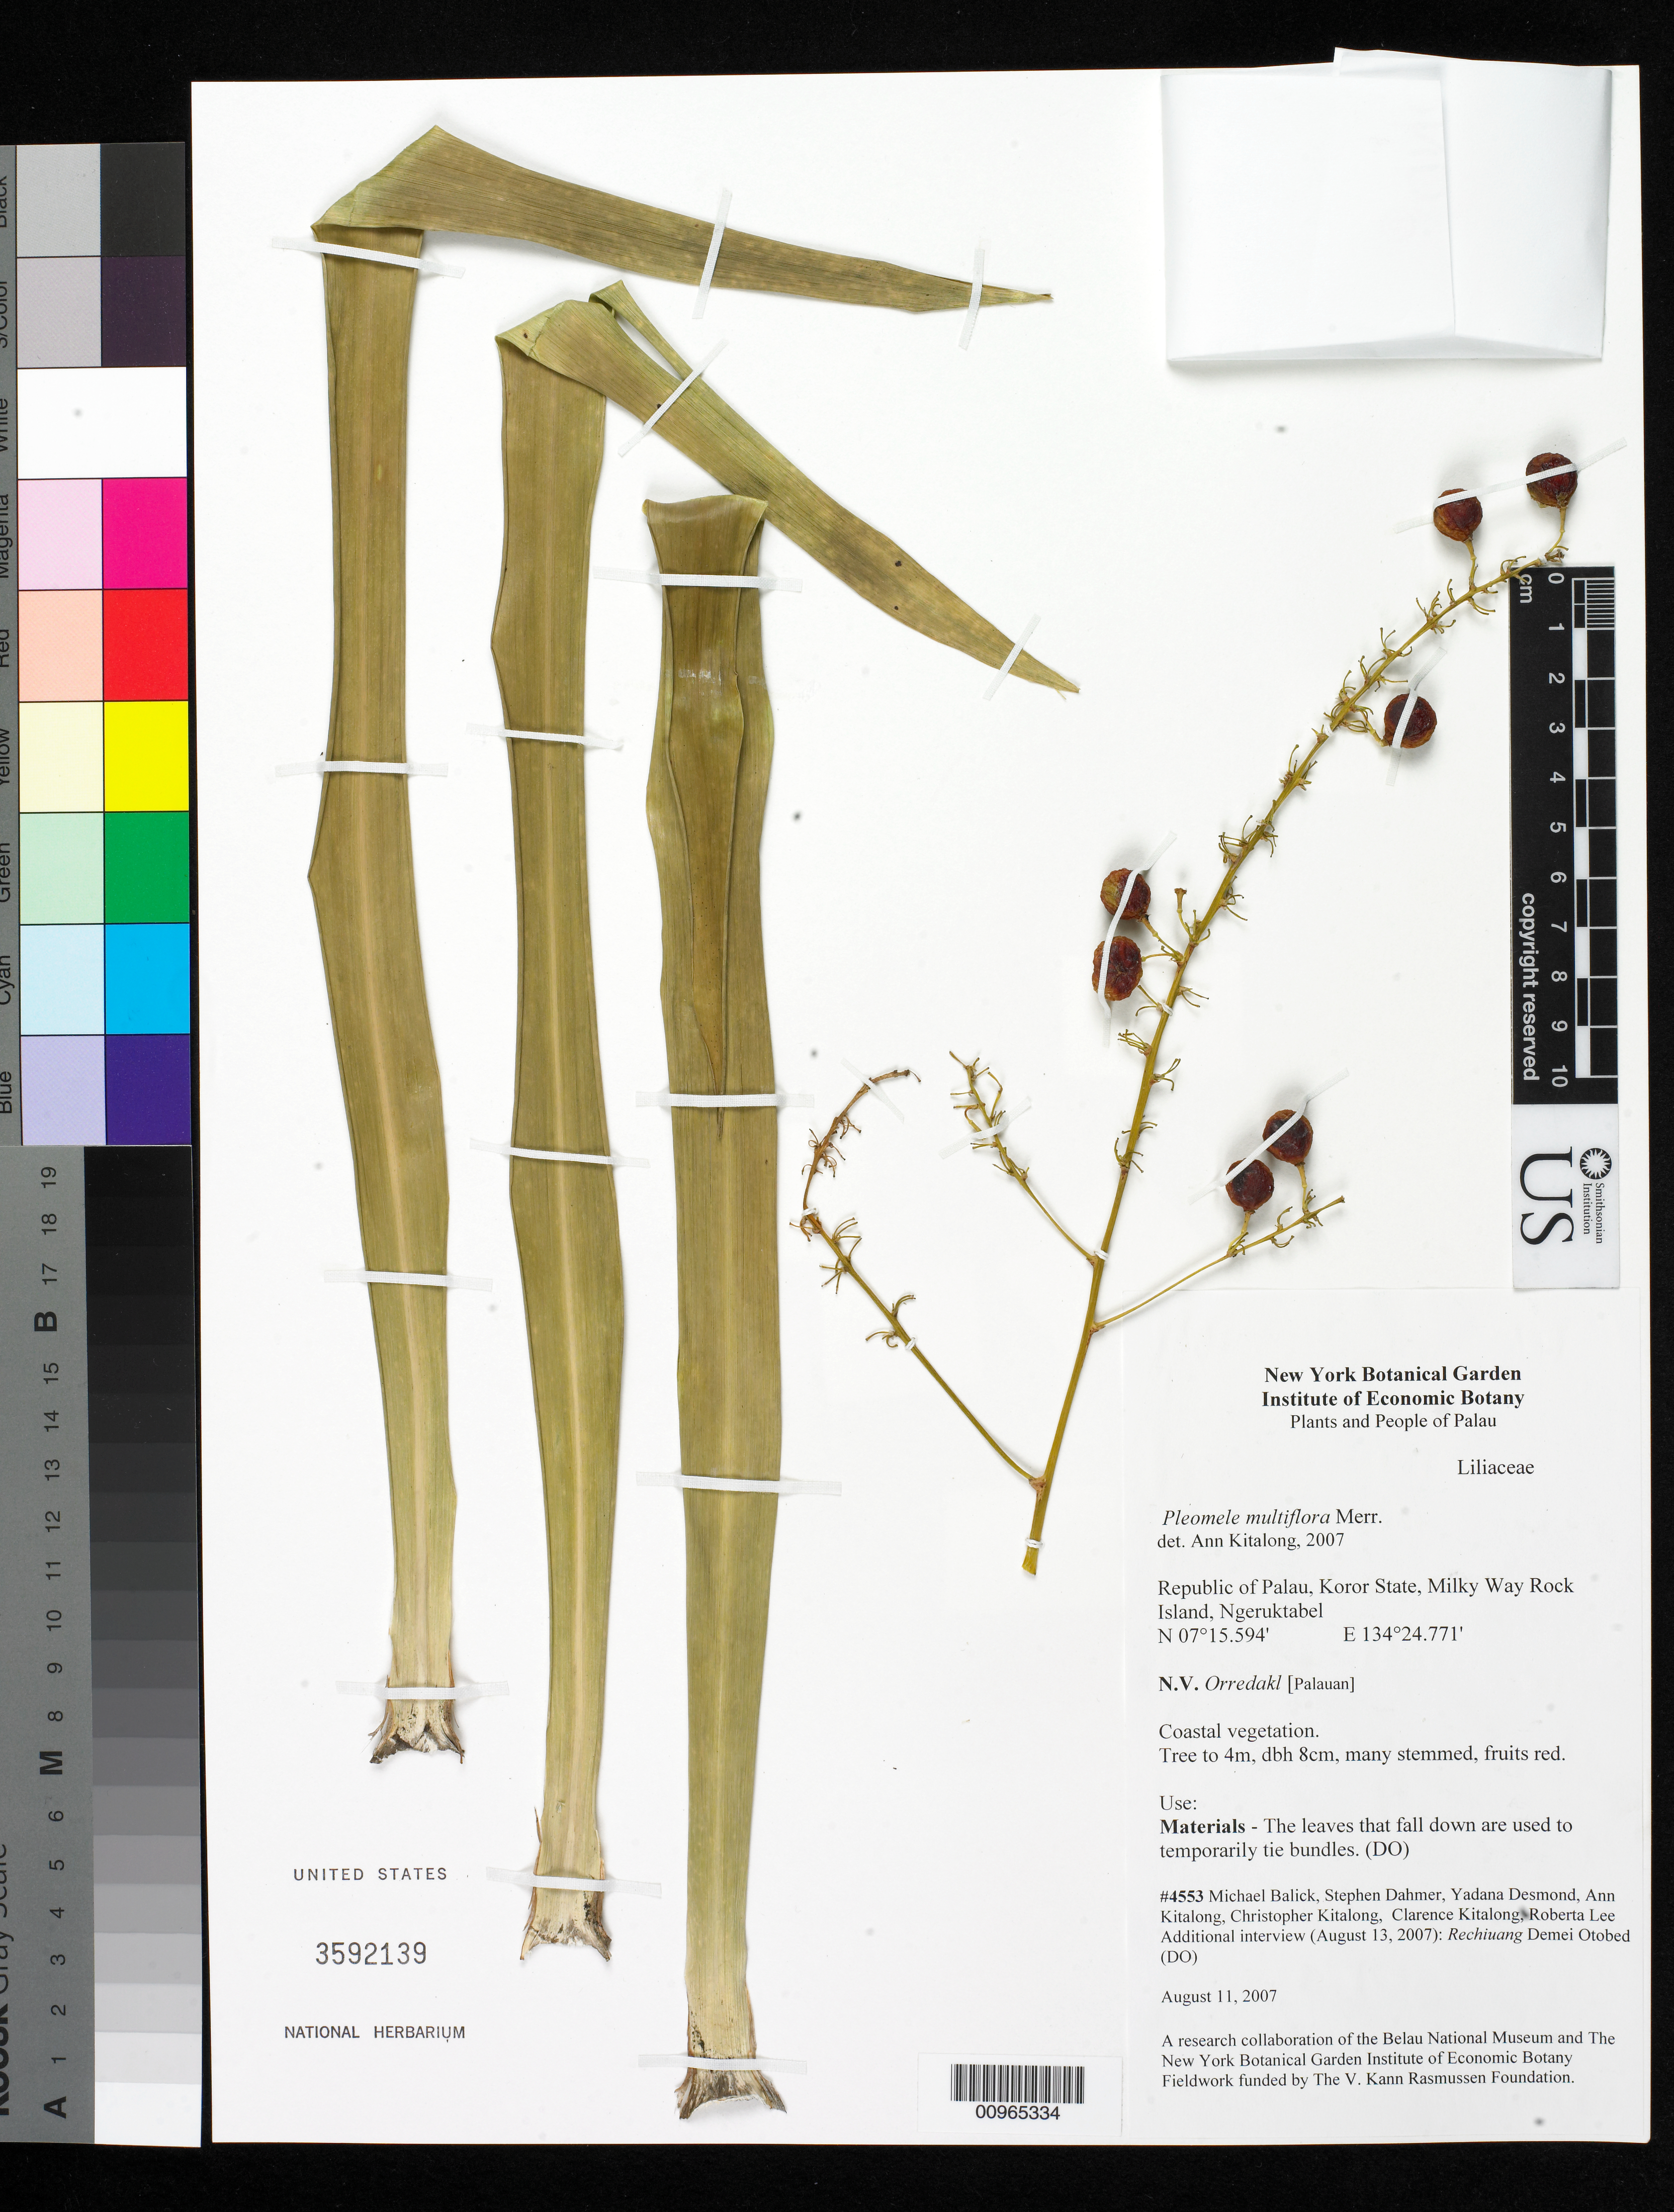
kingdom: Plantae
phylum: Tracheophyta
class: Liliopsida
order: Asparagales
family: Asparagaceae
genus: Dracaena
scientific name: Dracaena multiflora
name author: Warb. ex Sarasin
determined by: Strong, Mark T., (BOT), Smithsonian Institution - National Museum of Natural History (UNITED STATES)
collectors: M. Balick, S. Dahmer, Y. Desmond, A. Kitalong, C. Kitalong, C. Kitalong & R. Lee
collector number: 4553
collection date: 2007-08-11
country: Palau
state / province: Koror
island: Ngeruktabel [Urukthapel]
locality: Ngeruktabel, Milky Way, Rock Islands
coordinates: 07 15.594 N, 134 24.771 E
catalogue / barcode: US 3592139